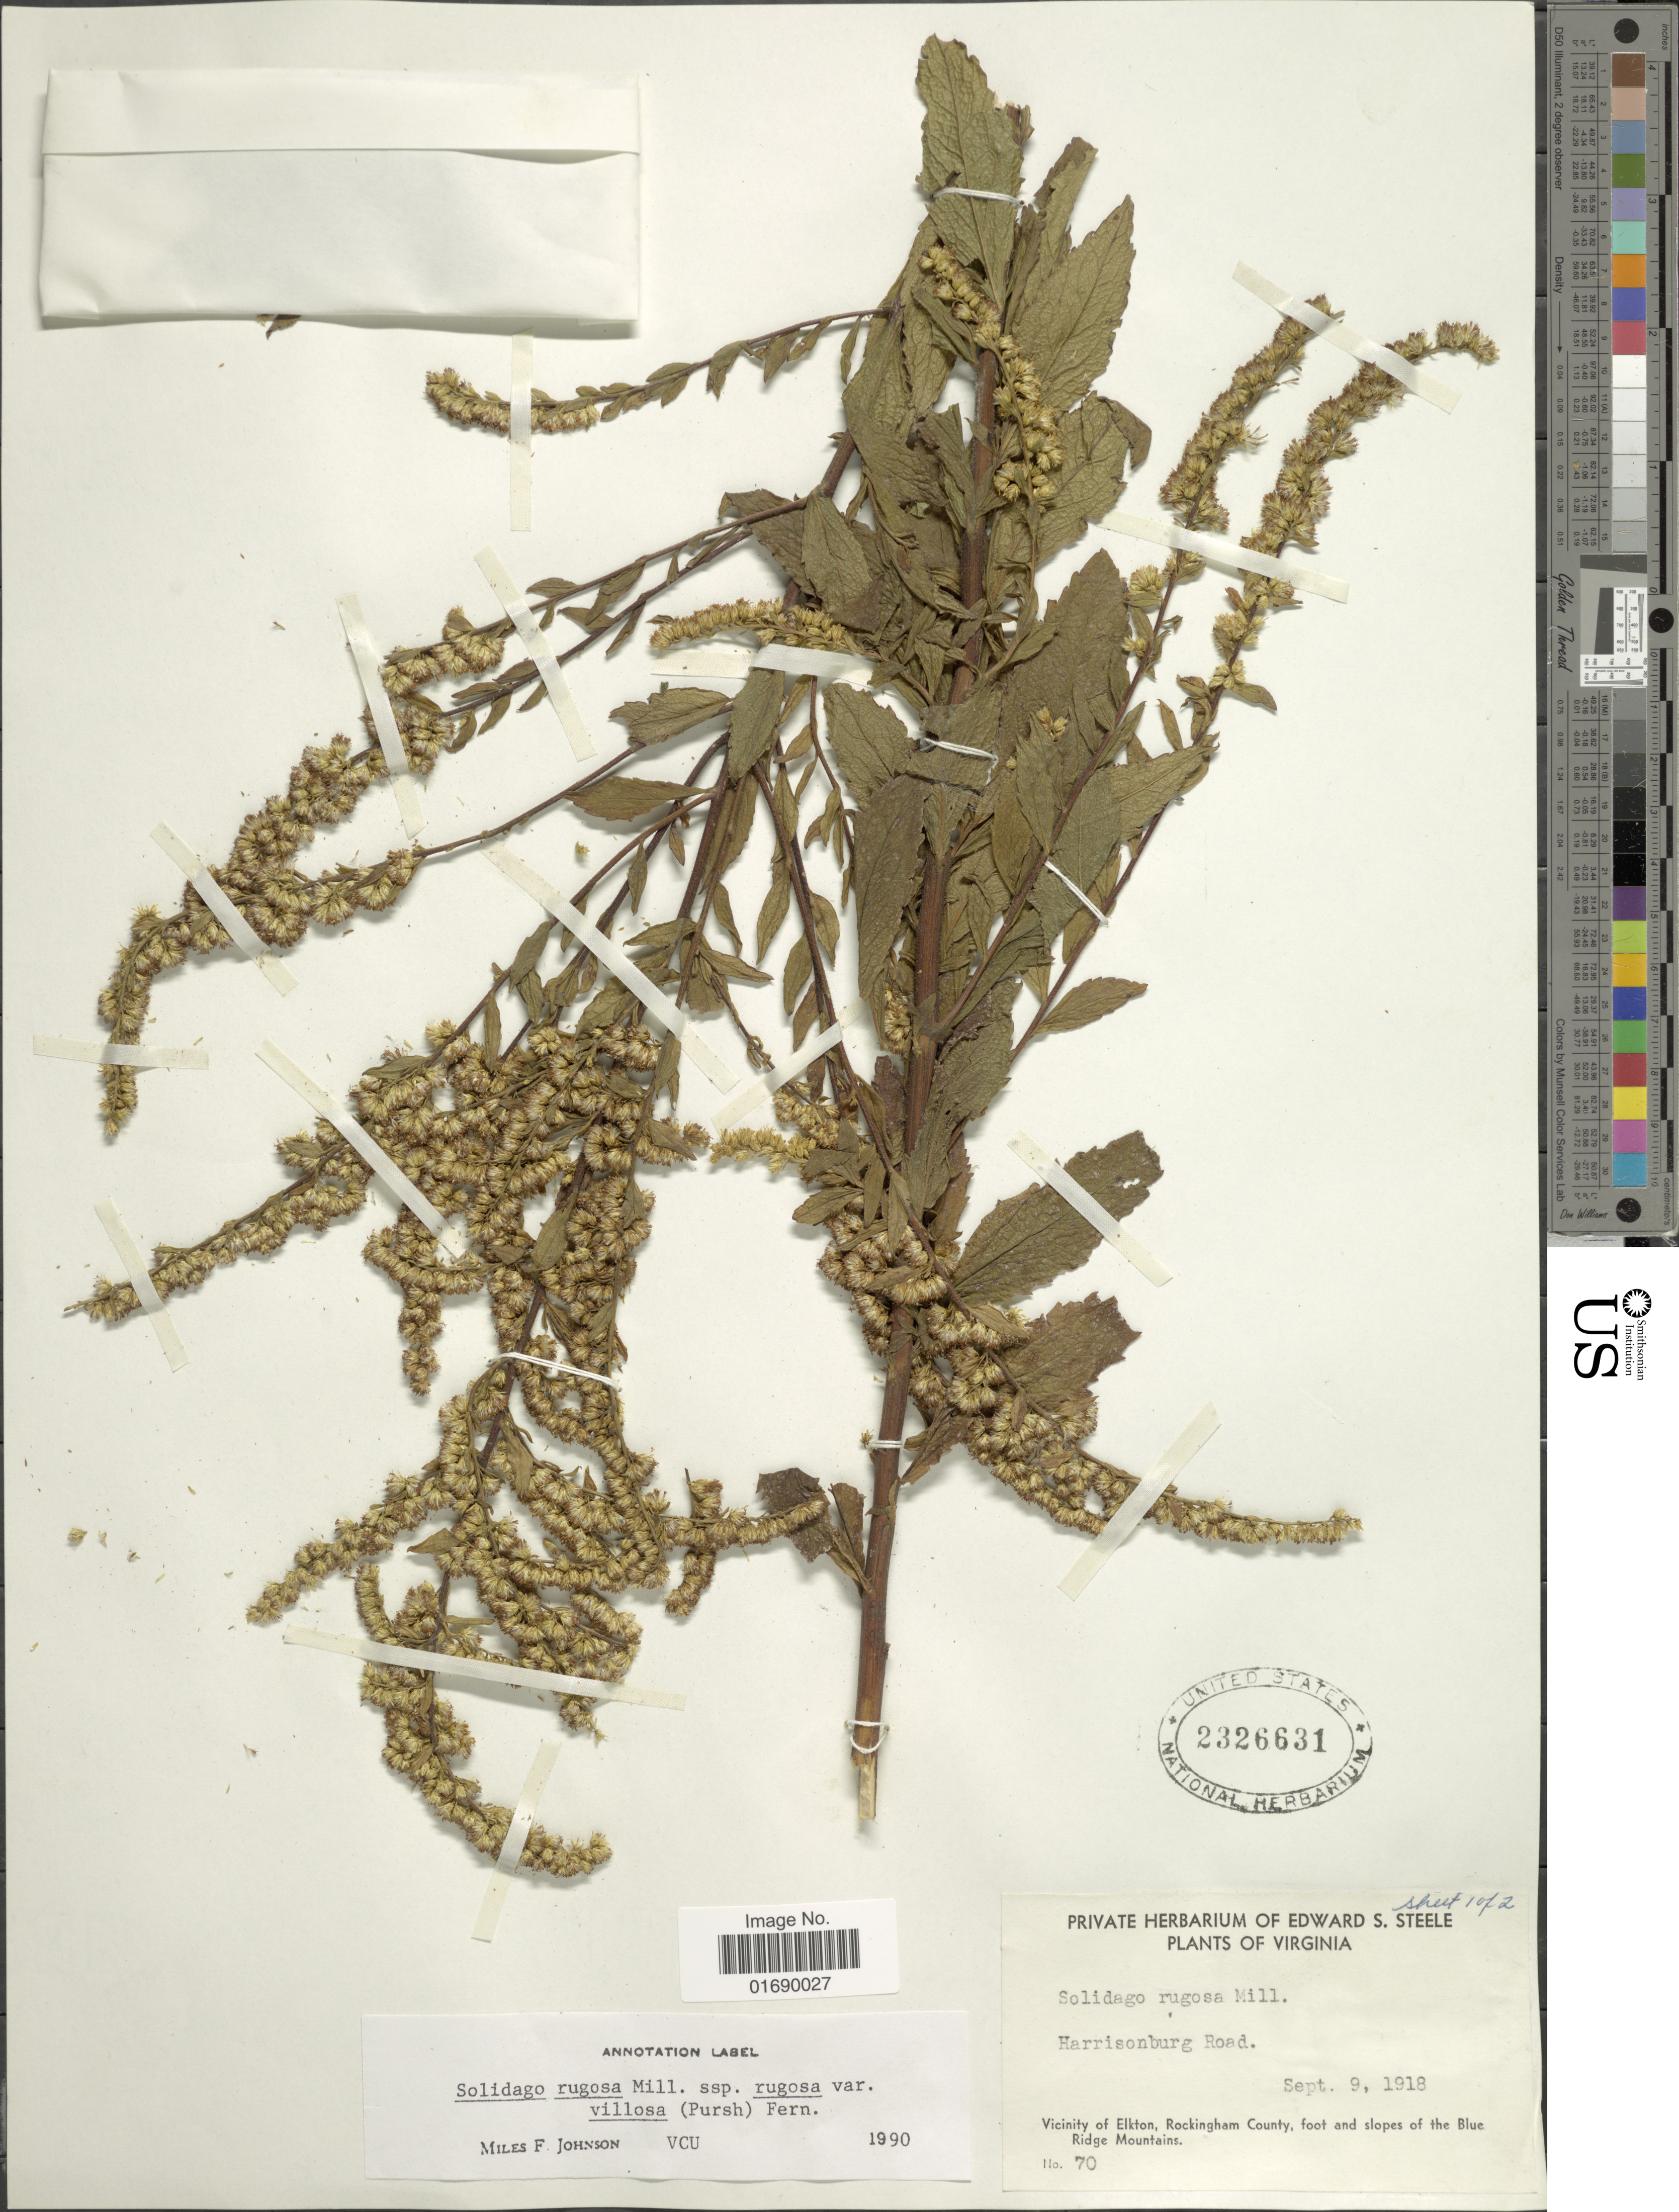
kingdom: Plantae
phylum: Tracheophyta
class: Magnoliopsida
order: Asterales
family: Asteraceae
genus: Solidago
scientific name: Solidago rugosa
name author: Mill.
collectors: ex herb. Edward S. Steele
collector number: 70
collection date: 1918-09-09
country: United States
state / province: Virginia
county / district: Rockingham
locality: Harrisonburg Road, Vicinity of Elkton, Rockingham County, foot and slopes of the Blue Ridge Mountains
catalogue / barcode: US 2326631